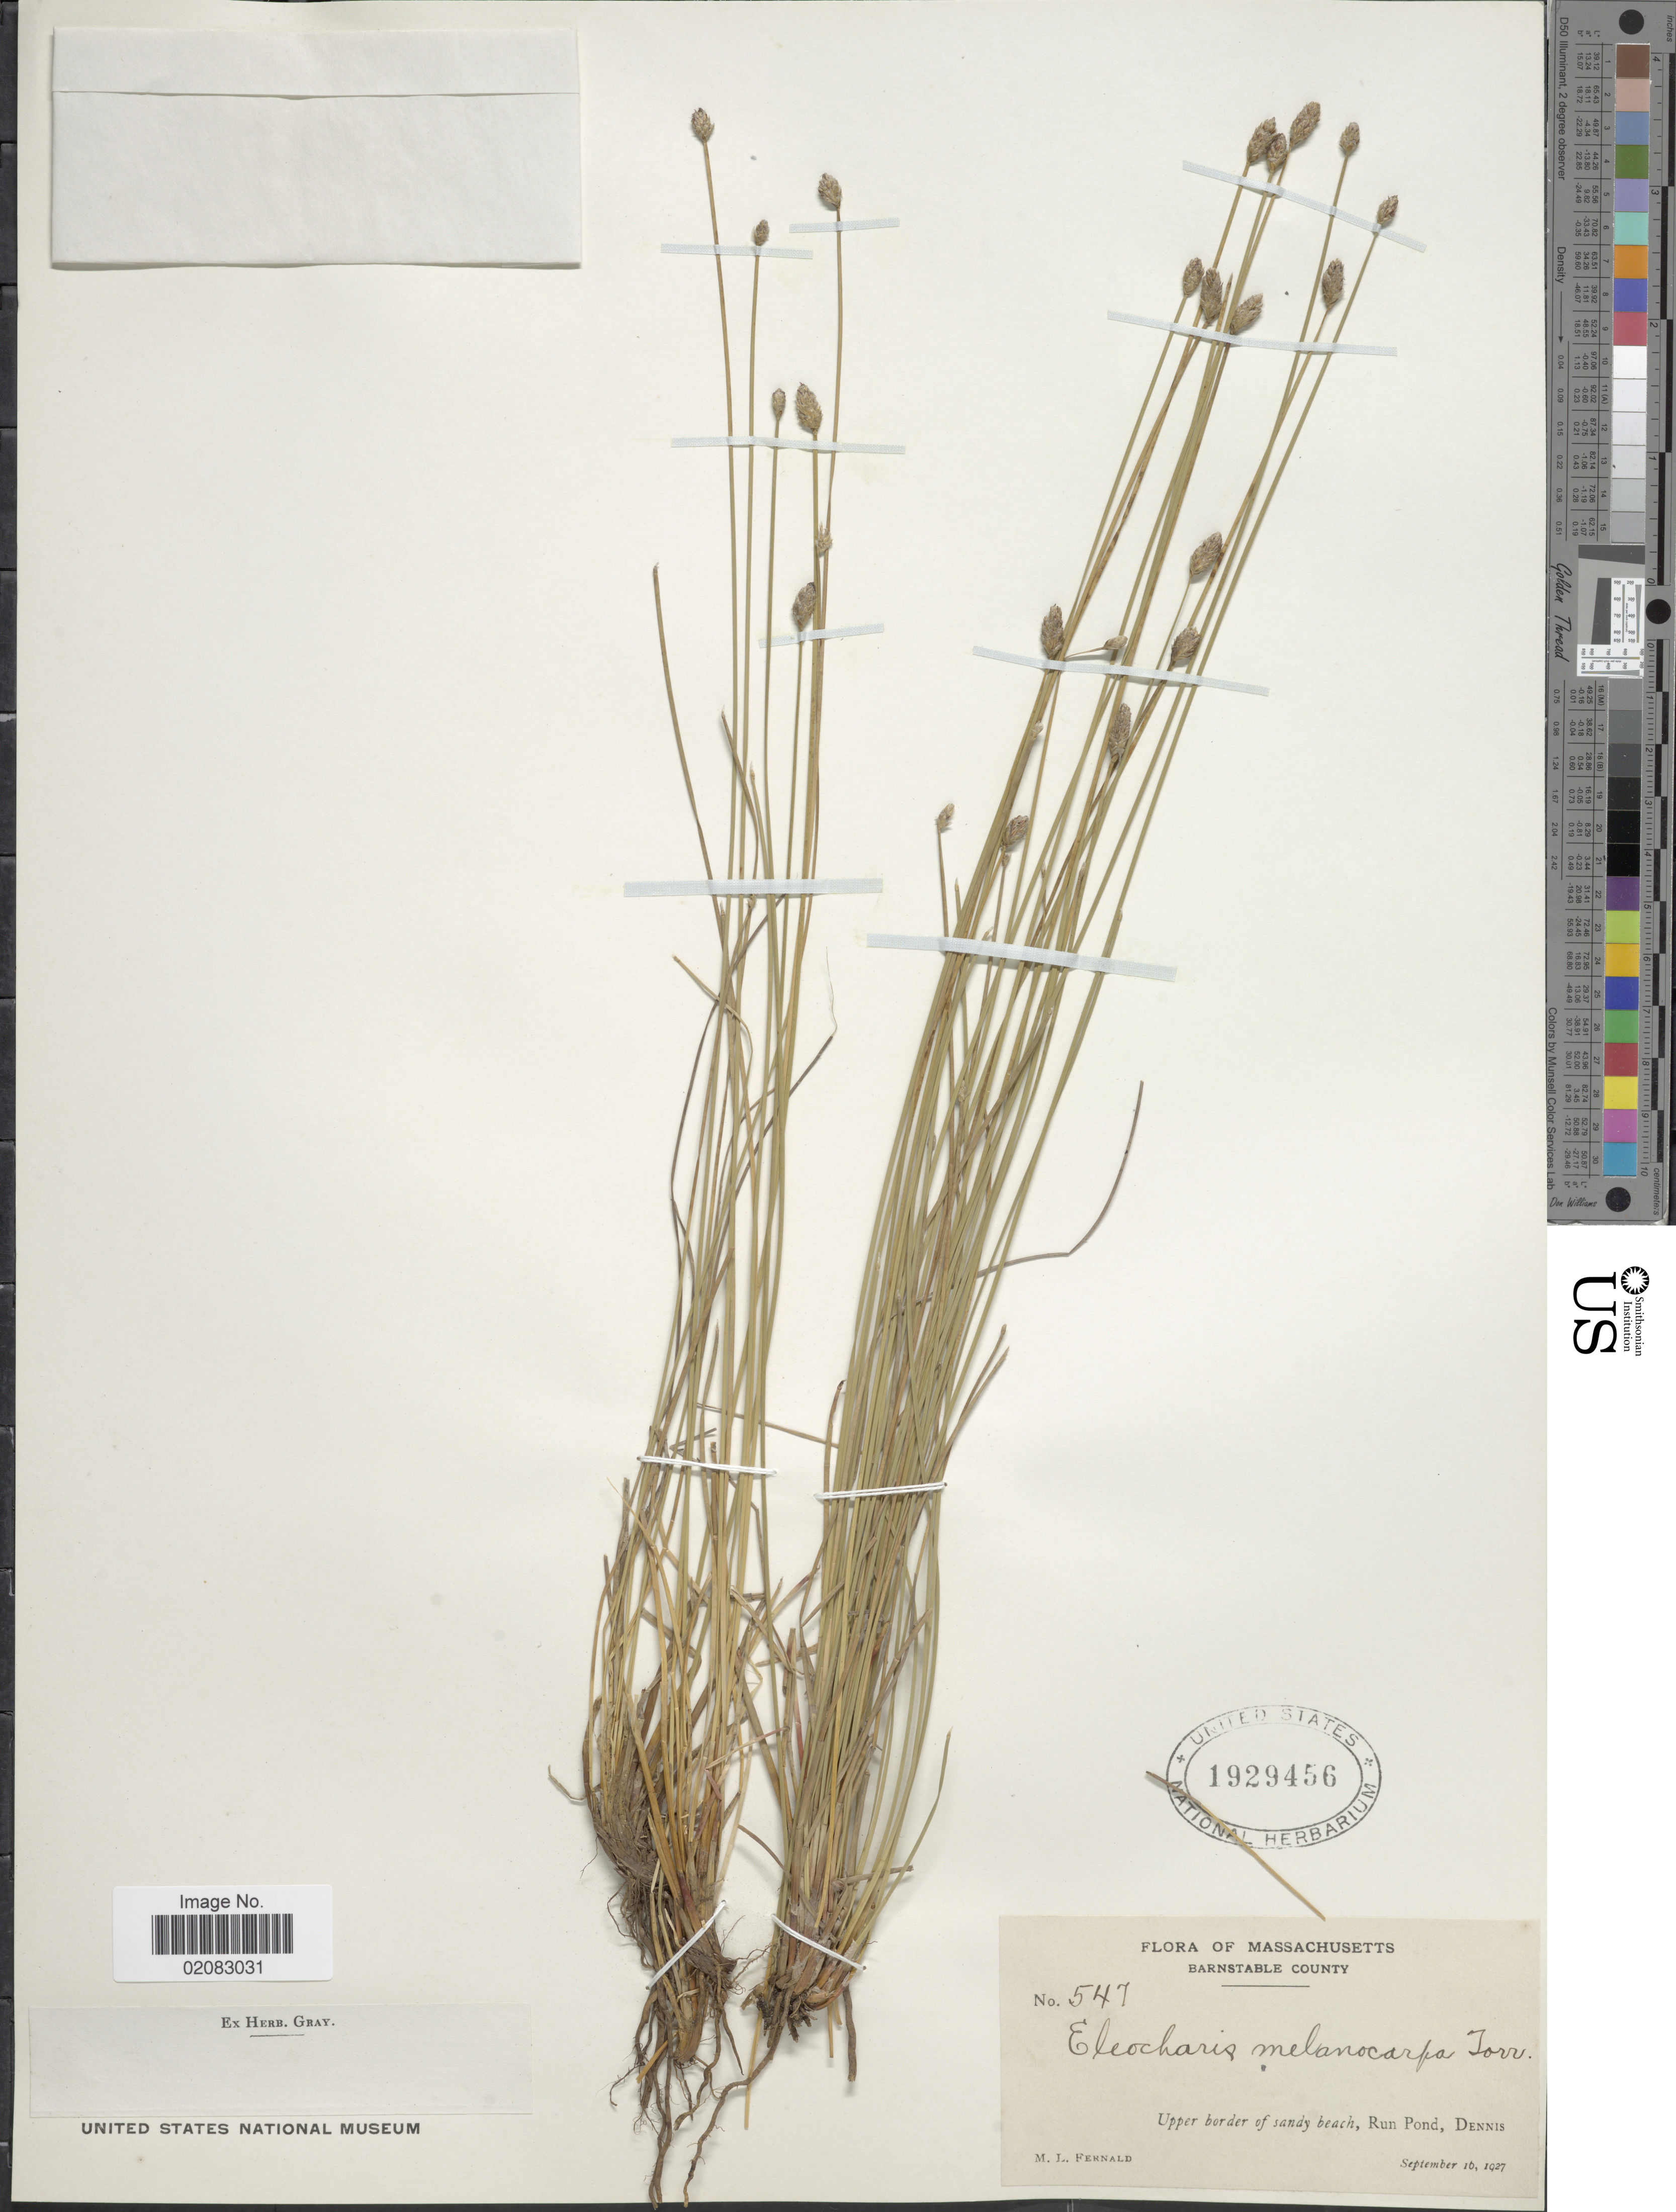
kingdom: Plantae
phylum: Tracheophyta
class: Liliopsida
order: Poales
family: Cyperaceae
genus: Eleocharis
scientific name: Eleocharis melanocarpa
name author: Torr.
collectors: M. L. Fernald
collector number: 547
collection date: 1927-09-16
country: United States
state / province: Massachusetts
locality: Barnstable County, Upper border of sandy beach, Run Pond, Dennis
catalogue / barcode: US 1929456